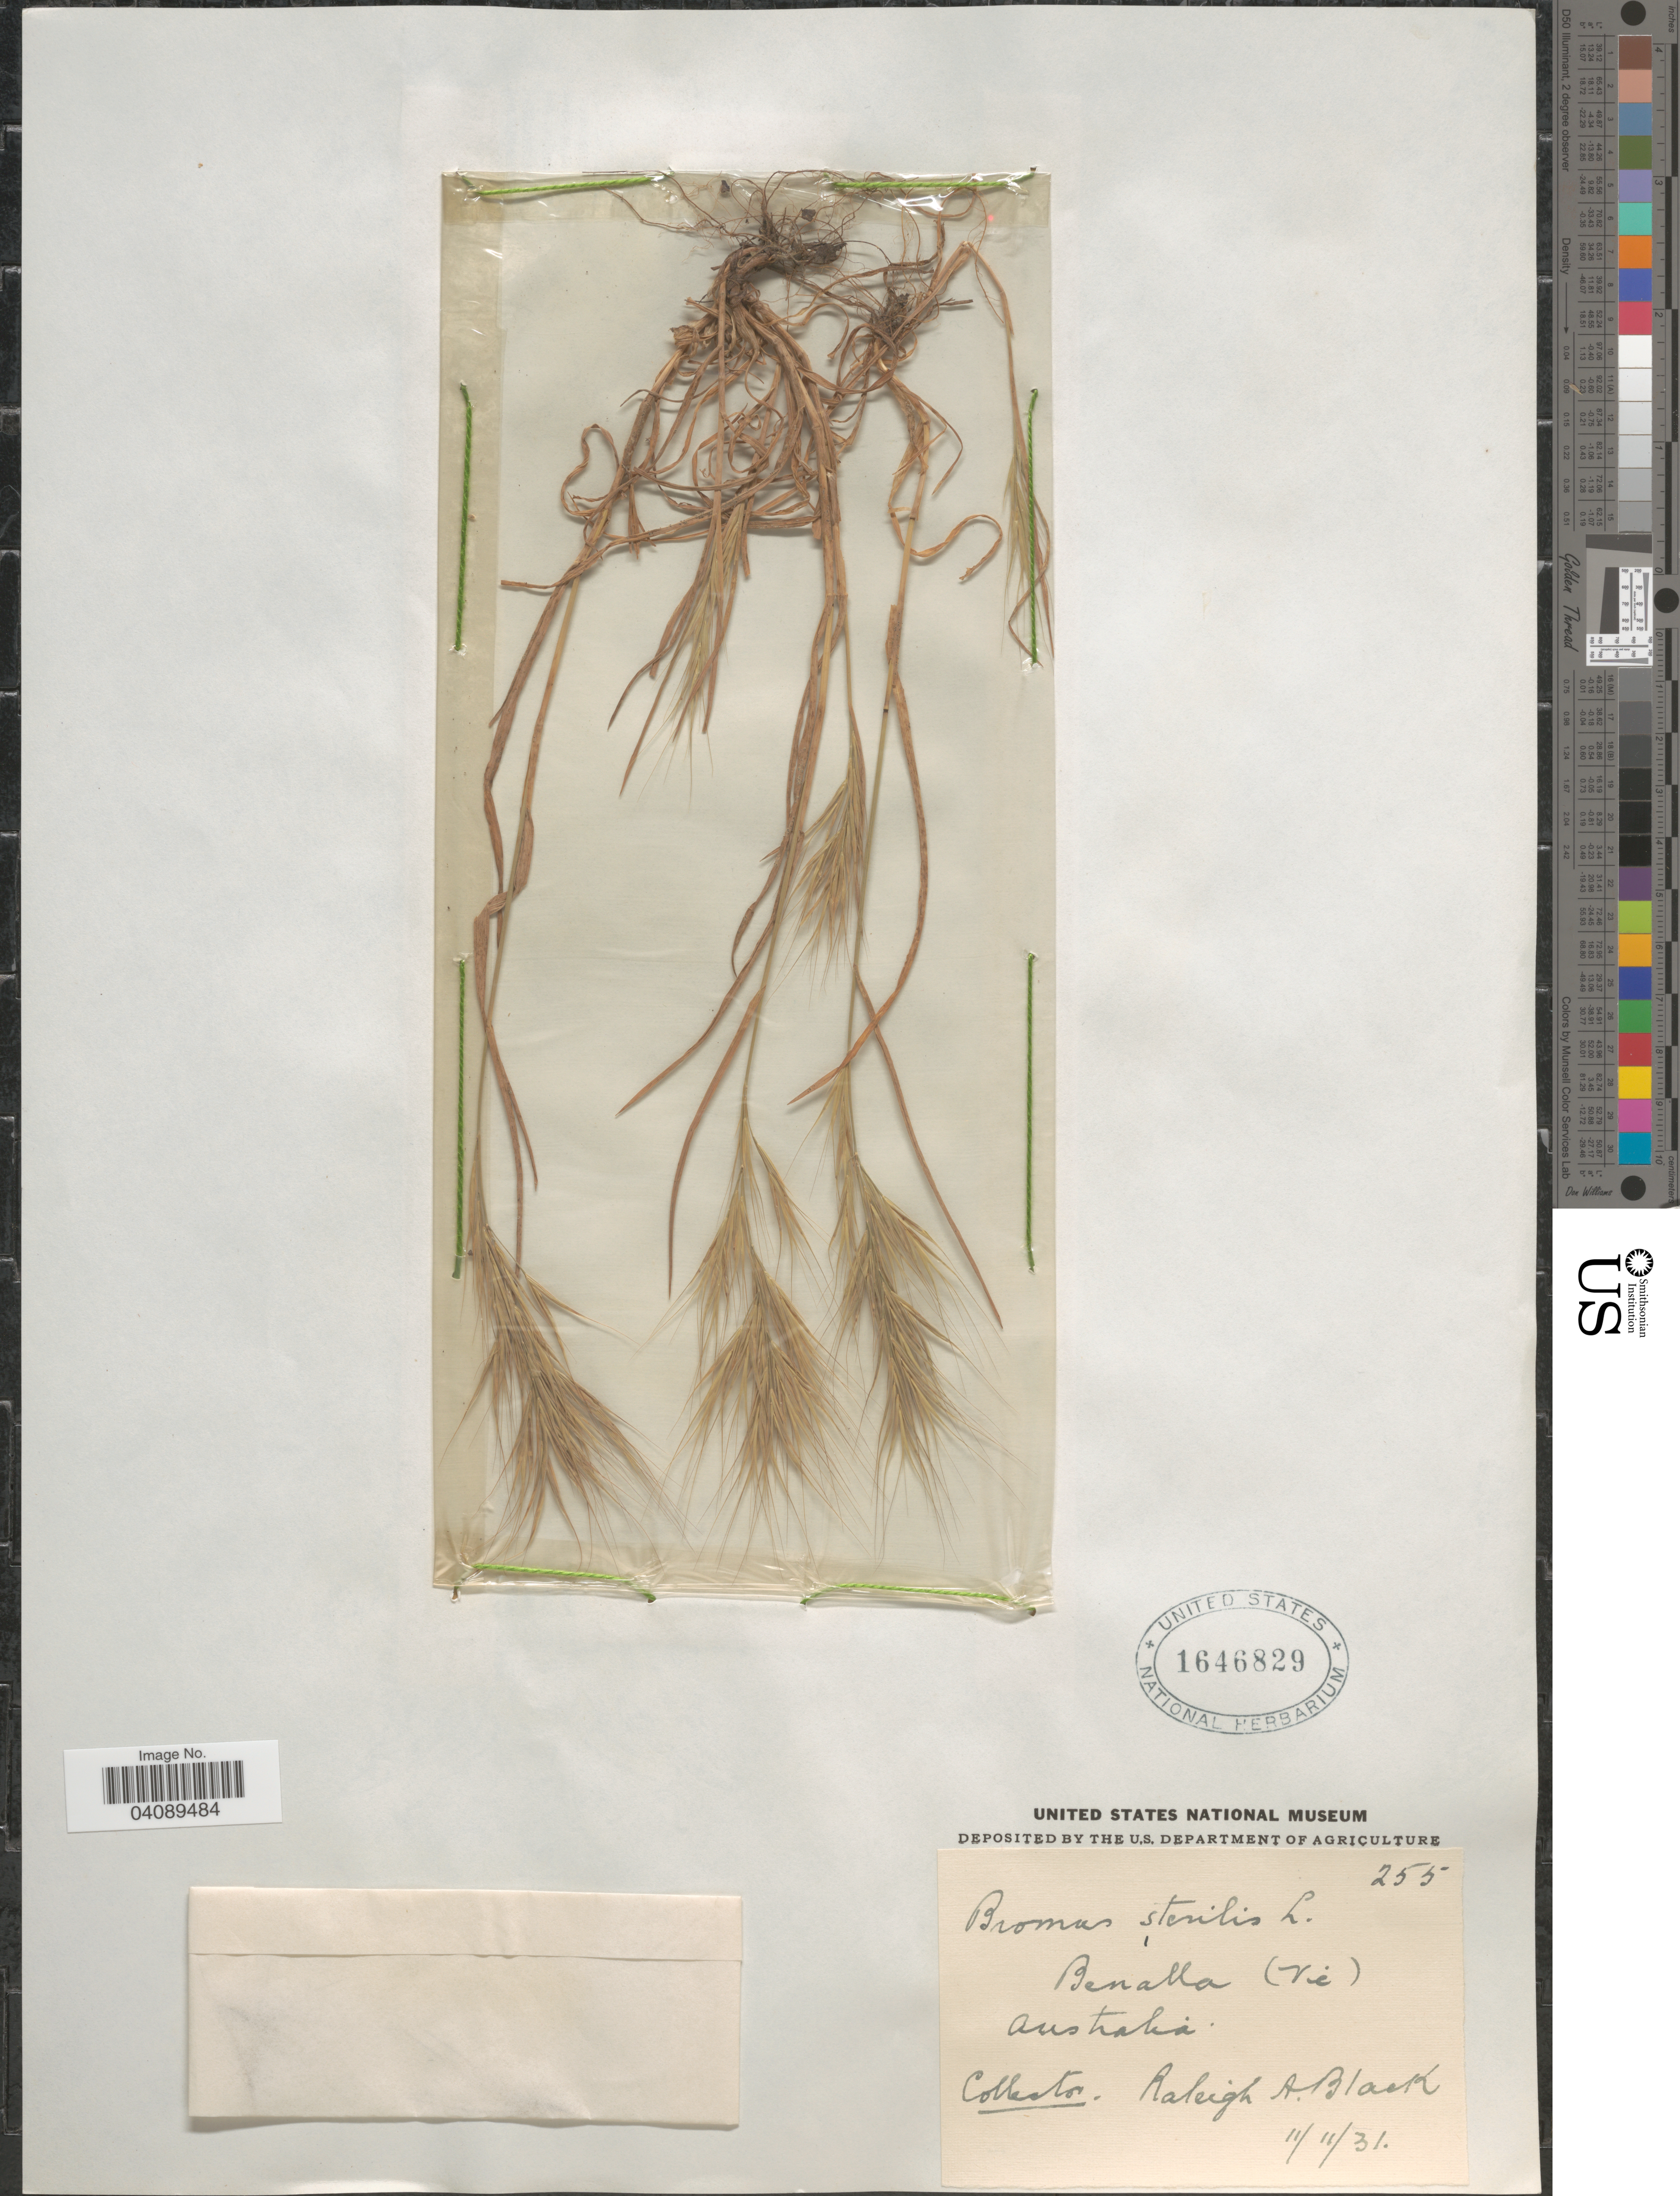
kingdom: Plantae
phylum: Tracheophyta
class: Liliopsida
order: Poales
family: Poaceae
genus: Bromus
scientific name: Bromus madritensis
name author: L.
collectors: R. A. Black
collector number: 255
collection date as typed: Transcribed d/m/y: 11/11/31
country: Australia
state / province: Victoria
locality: Benalla (Vic).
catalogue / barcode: US 1646829